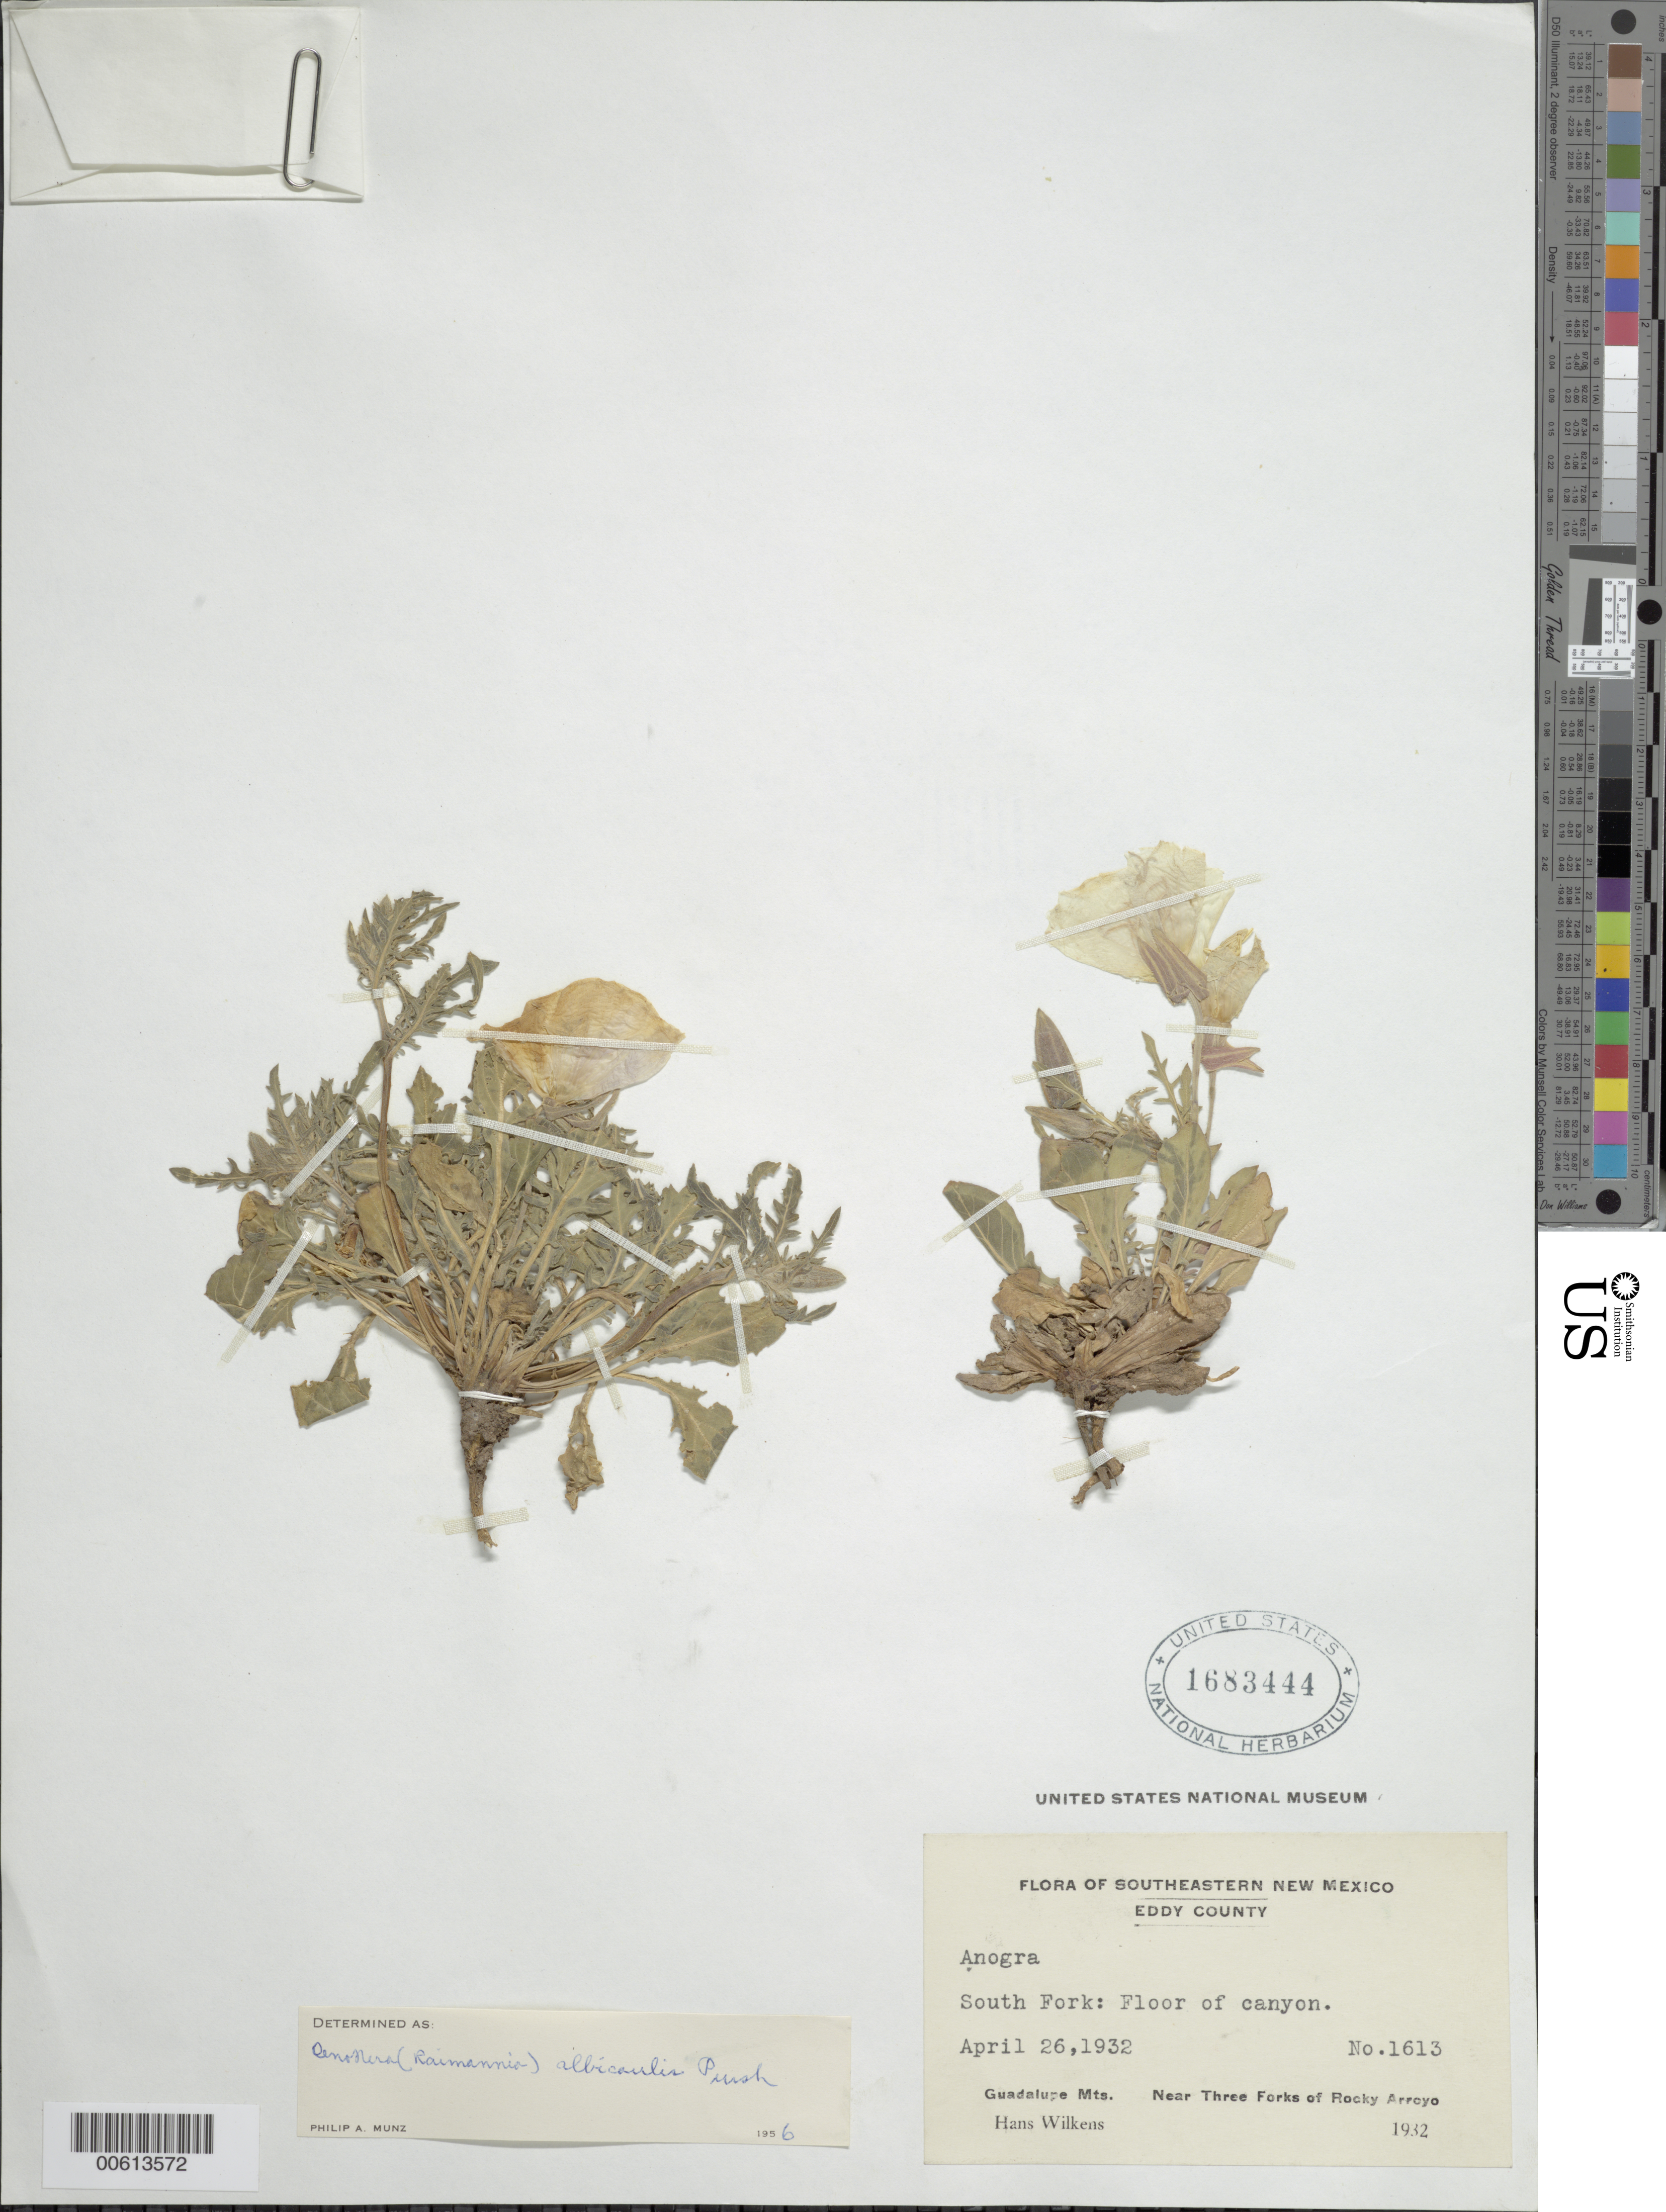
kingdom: Plantae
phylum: Tracheophyta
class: Magnoliopsida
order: Myrtales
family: Onagraceae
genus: Oenothera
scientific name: Oenothera albicaulis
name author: Pursh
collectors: H. Wilkens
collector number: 1613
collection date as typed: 26 Apr 1932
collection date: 1932-04-26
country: United States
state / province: New Mexico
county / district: Eddy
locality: South Fork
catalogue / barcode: US 1683444